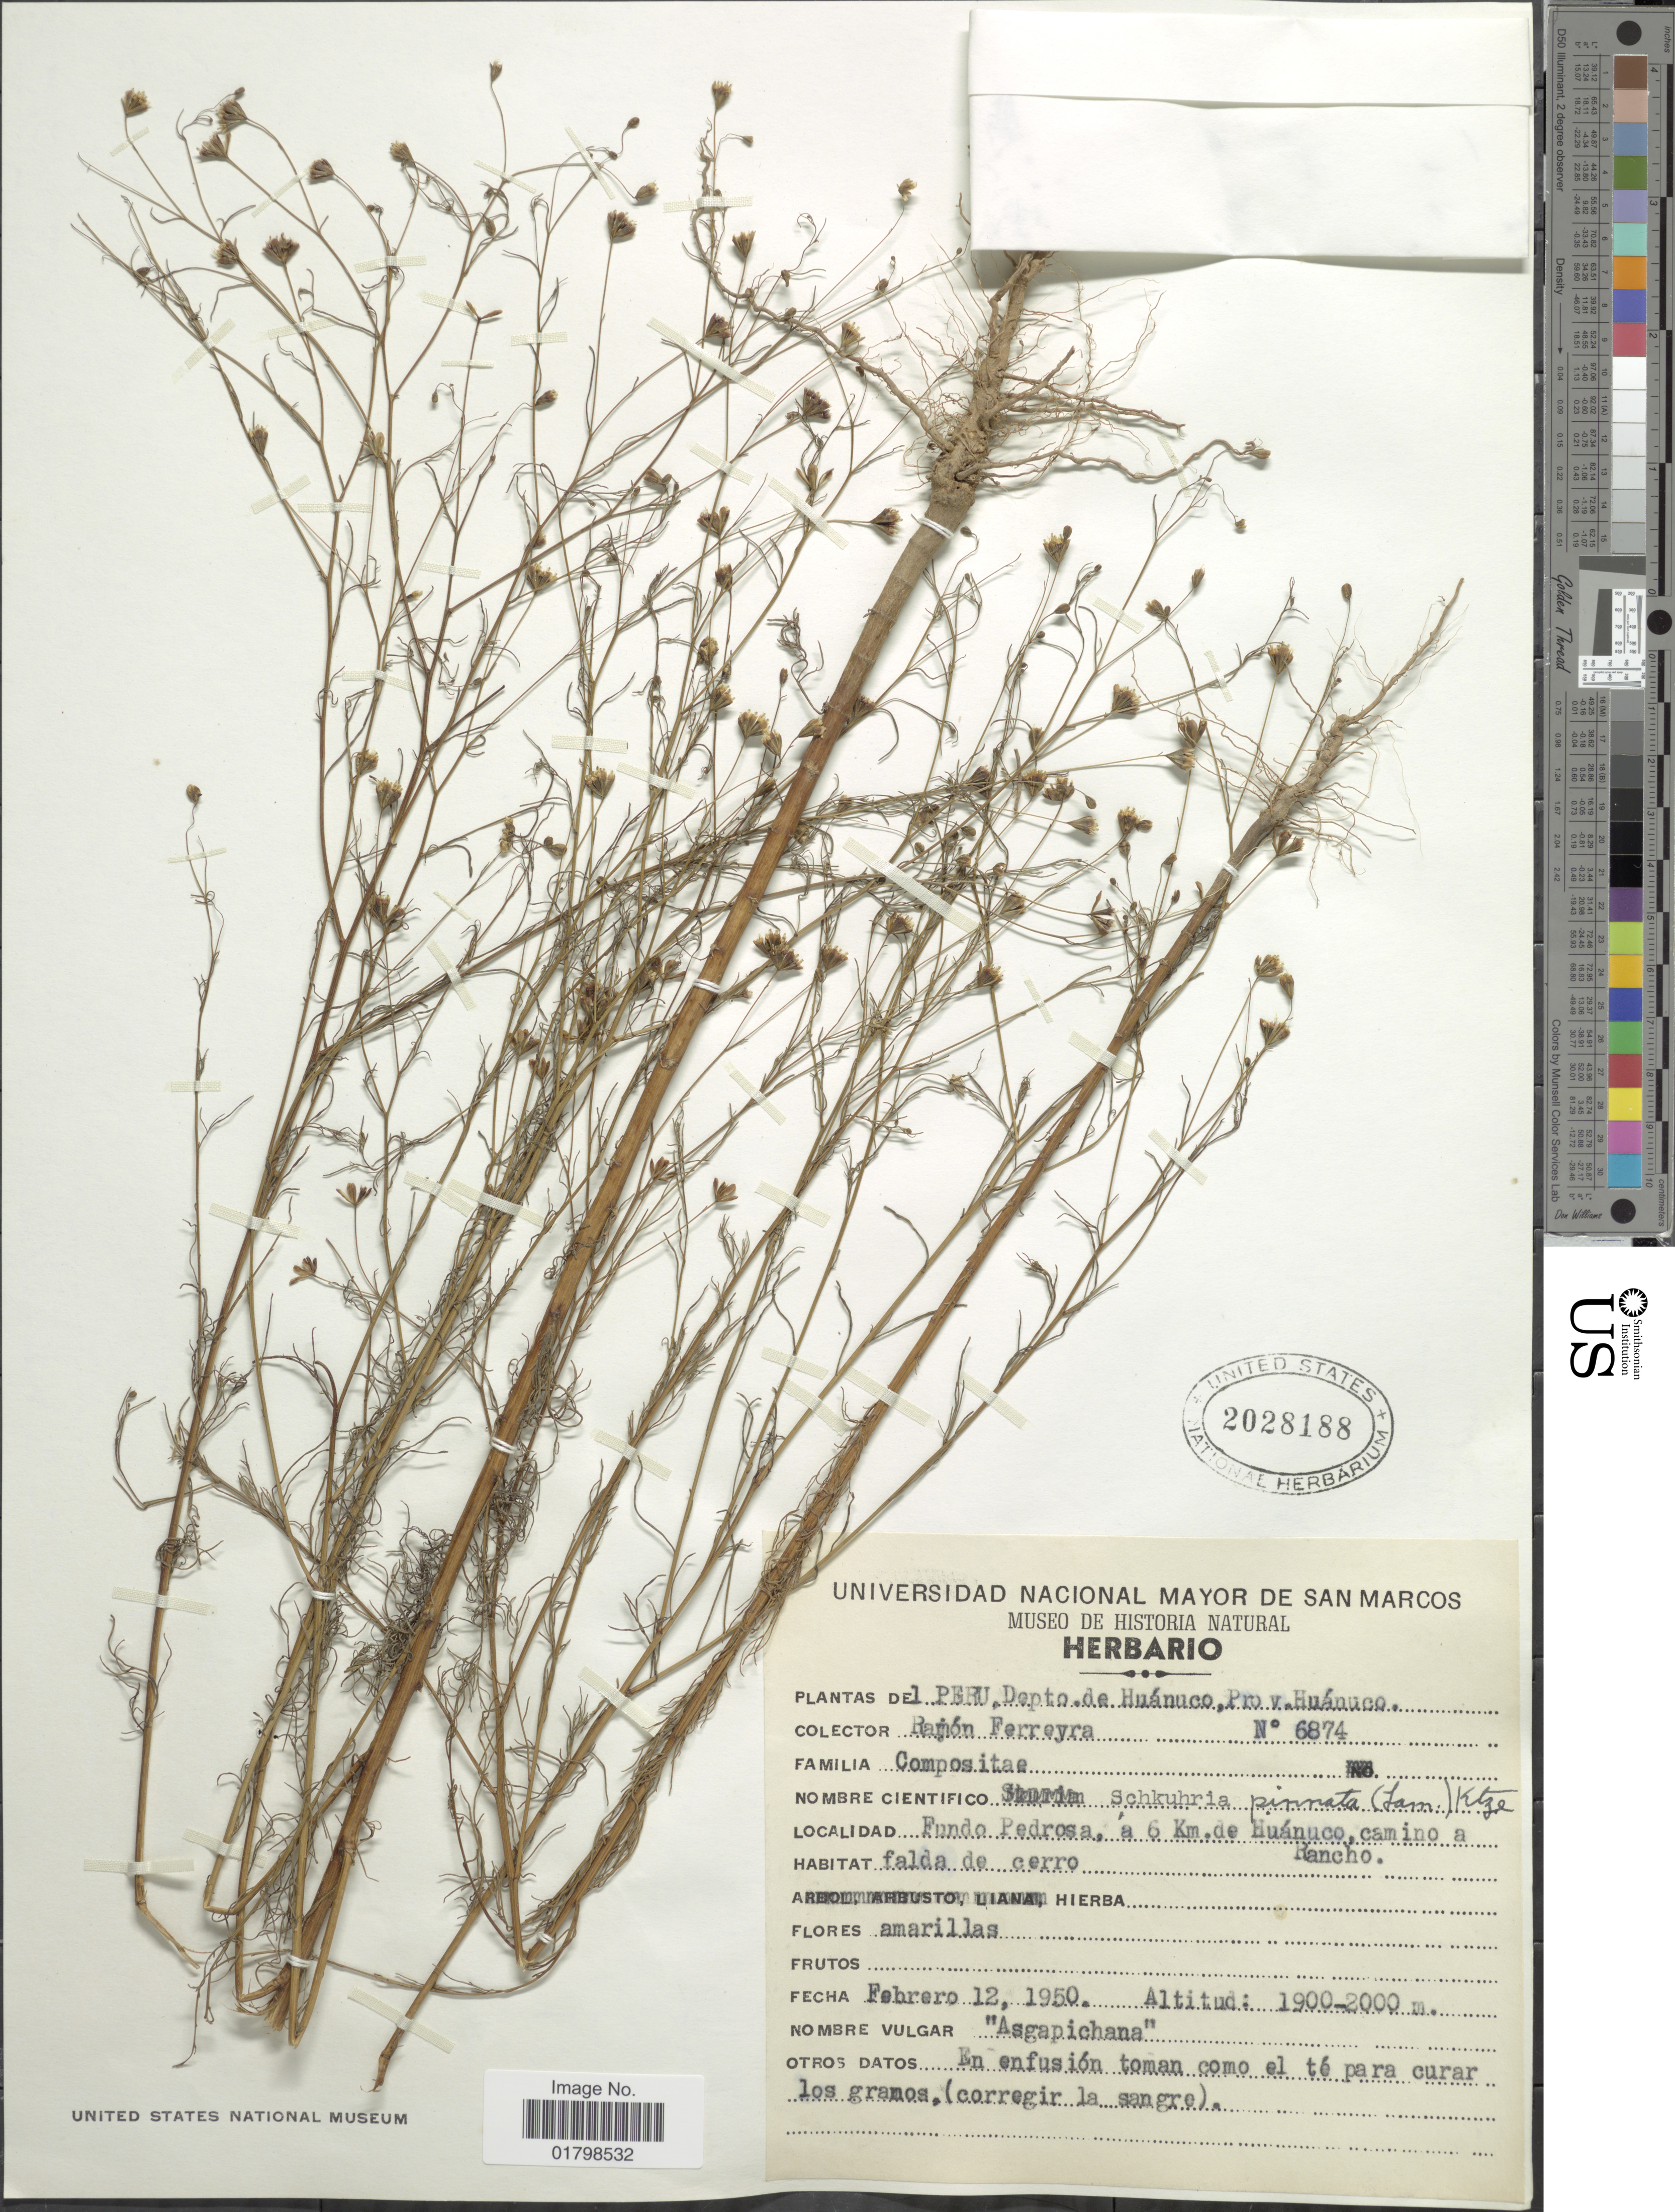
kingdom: Plantae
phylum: Tracheophyta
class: Magnoliopsida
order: Asterales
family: Asteraceae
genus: Schkuhria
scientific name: Schkuhria pinnata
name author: (Lam.) Kuntze ex Thell.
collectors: R. A. Ferreyra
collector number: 6874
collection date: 1950-02-12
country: Peru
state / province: Huánuco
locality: Prov. Huanuco, Fundo Pedrosa, a 6 km. de Huanuco, camino a Rancho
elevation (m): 1900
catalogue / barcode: US 2028188